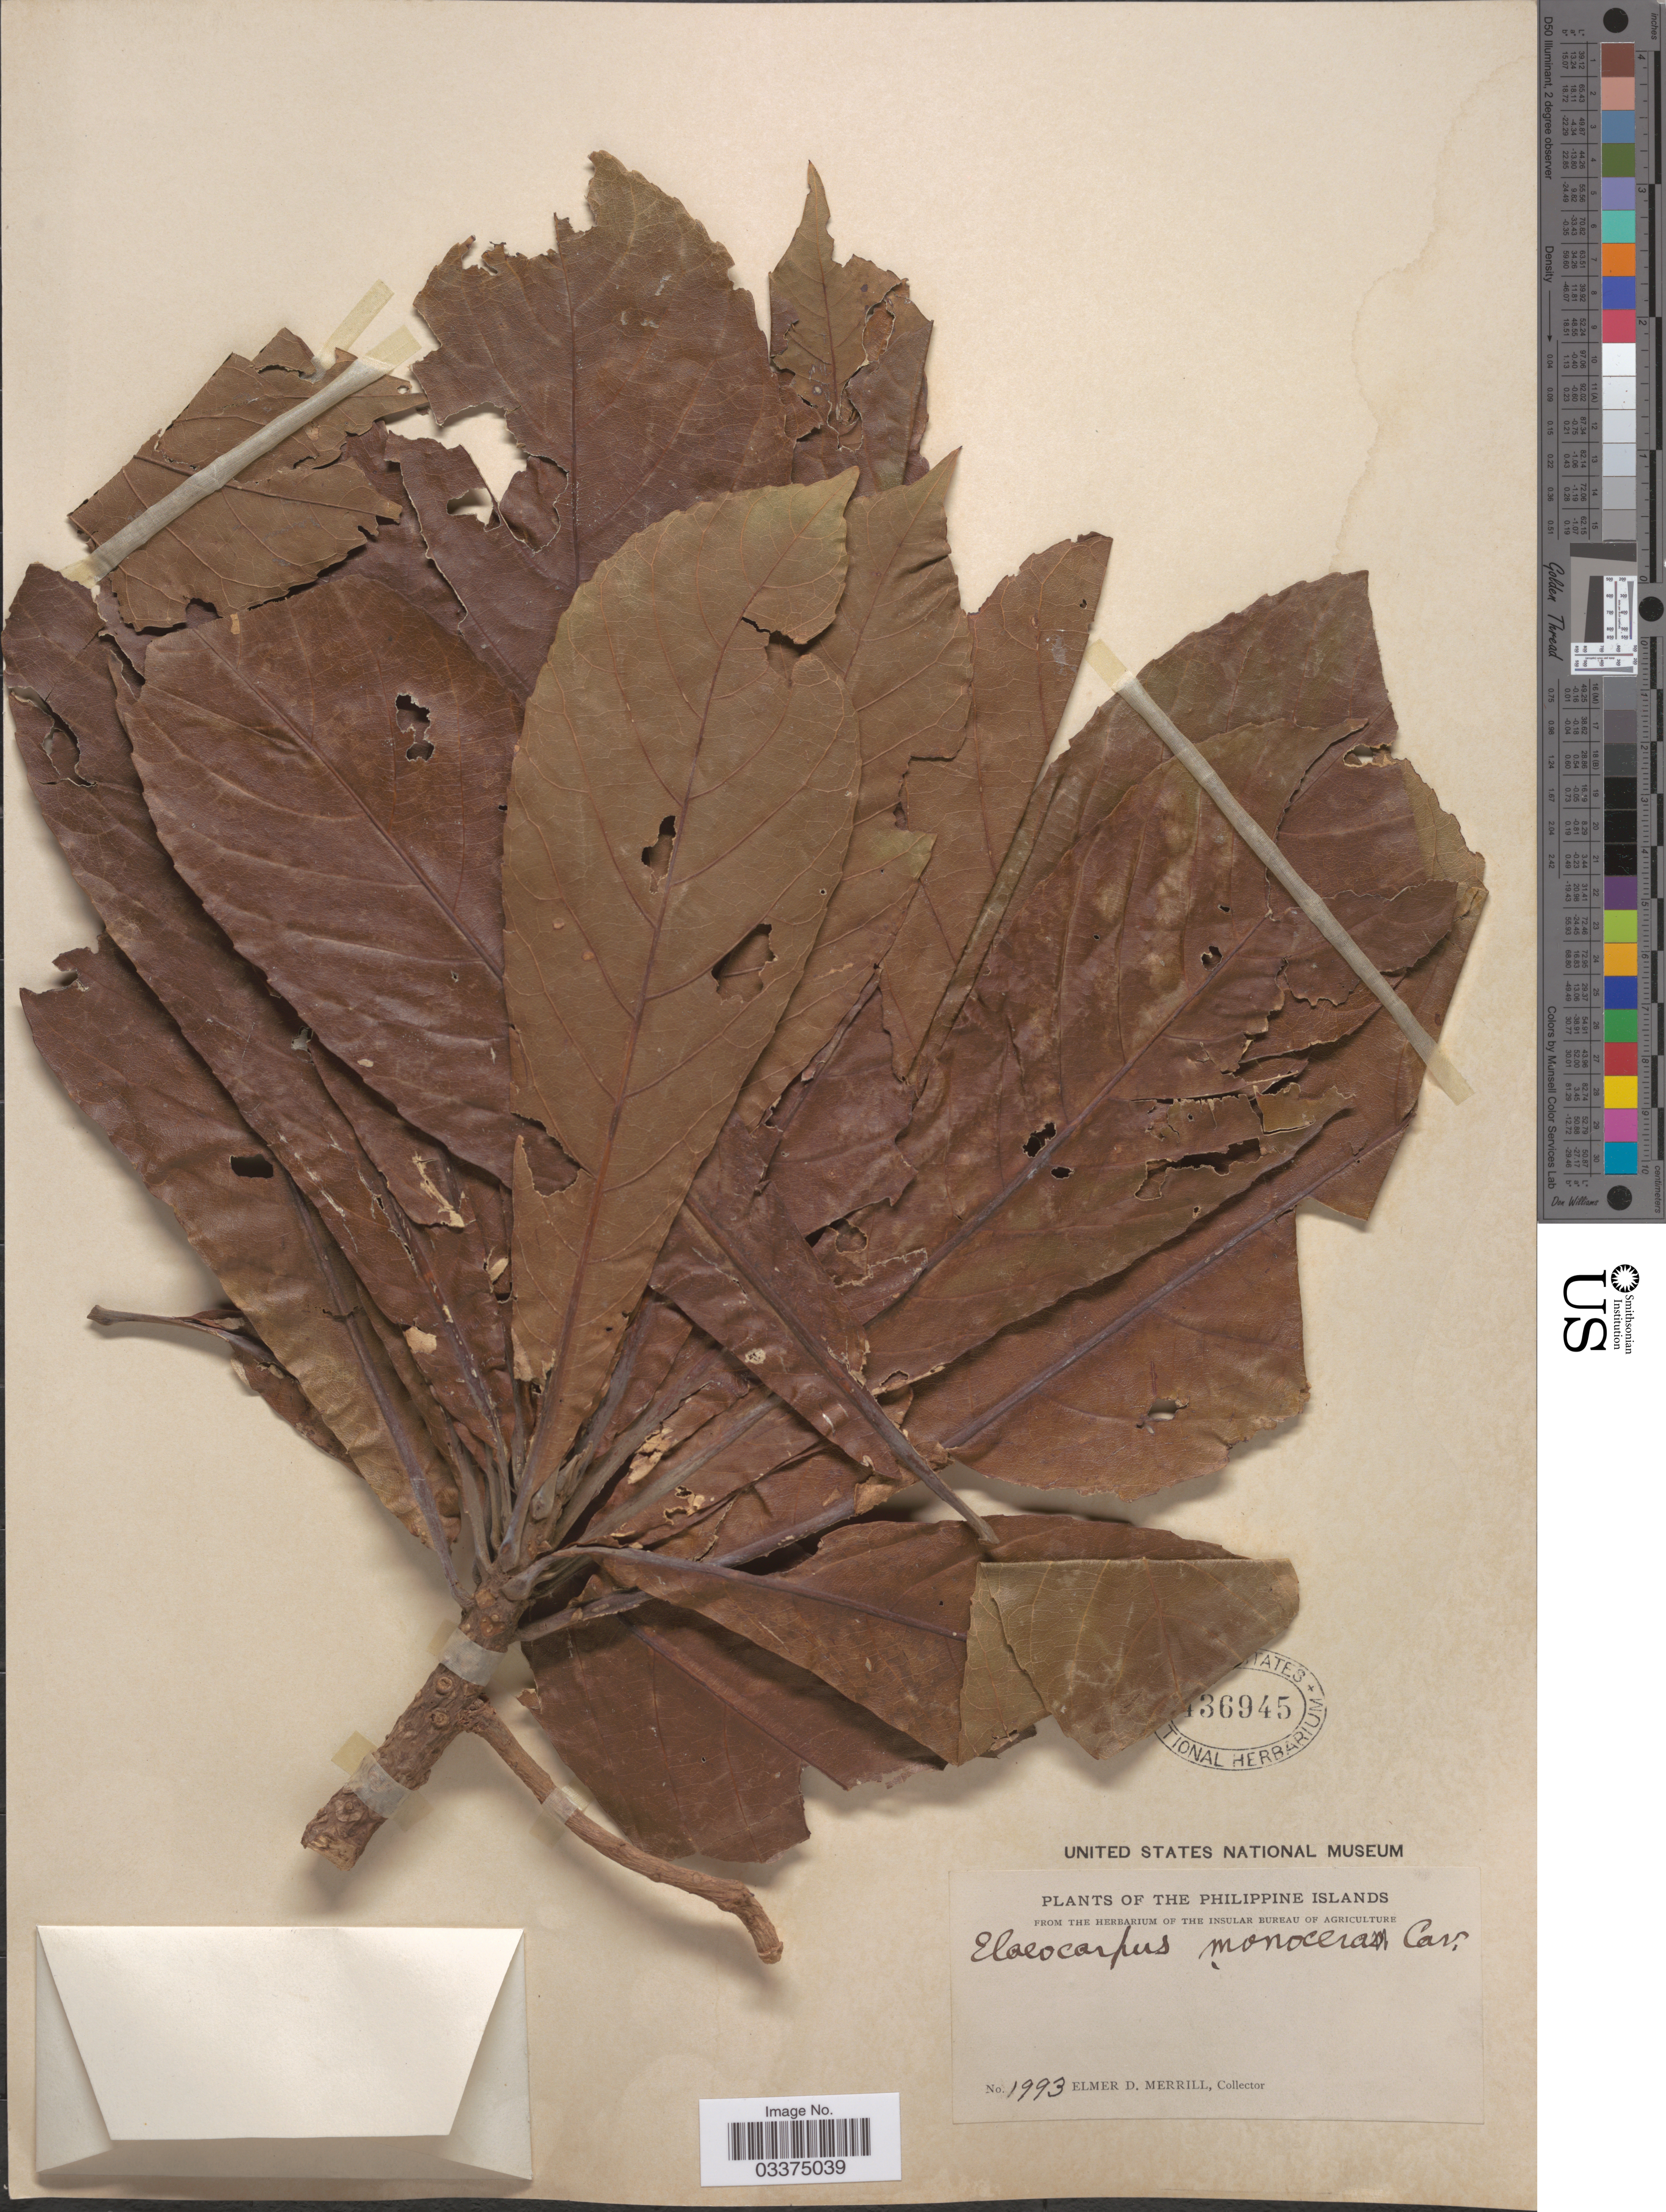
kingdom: Plantae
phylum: Tracheophyta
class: Magnoliopsida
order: Oxalidales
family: Elaeocarpaceae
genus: Elaeocarpus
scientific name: Elaeocarpus monocera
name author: Cav.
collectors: E. D. Merrill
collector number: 1993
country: Philippines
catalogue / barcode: US 436945